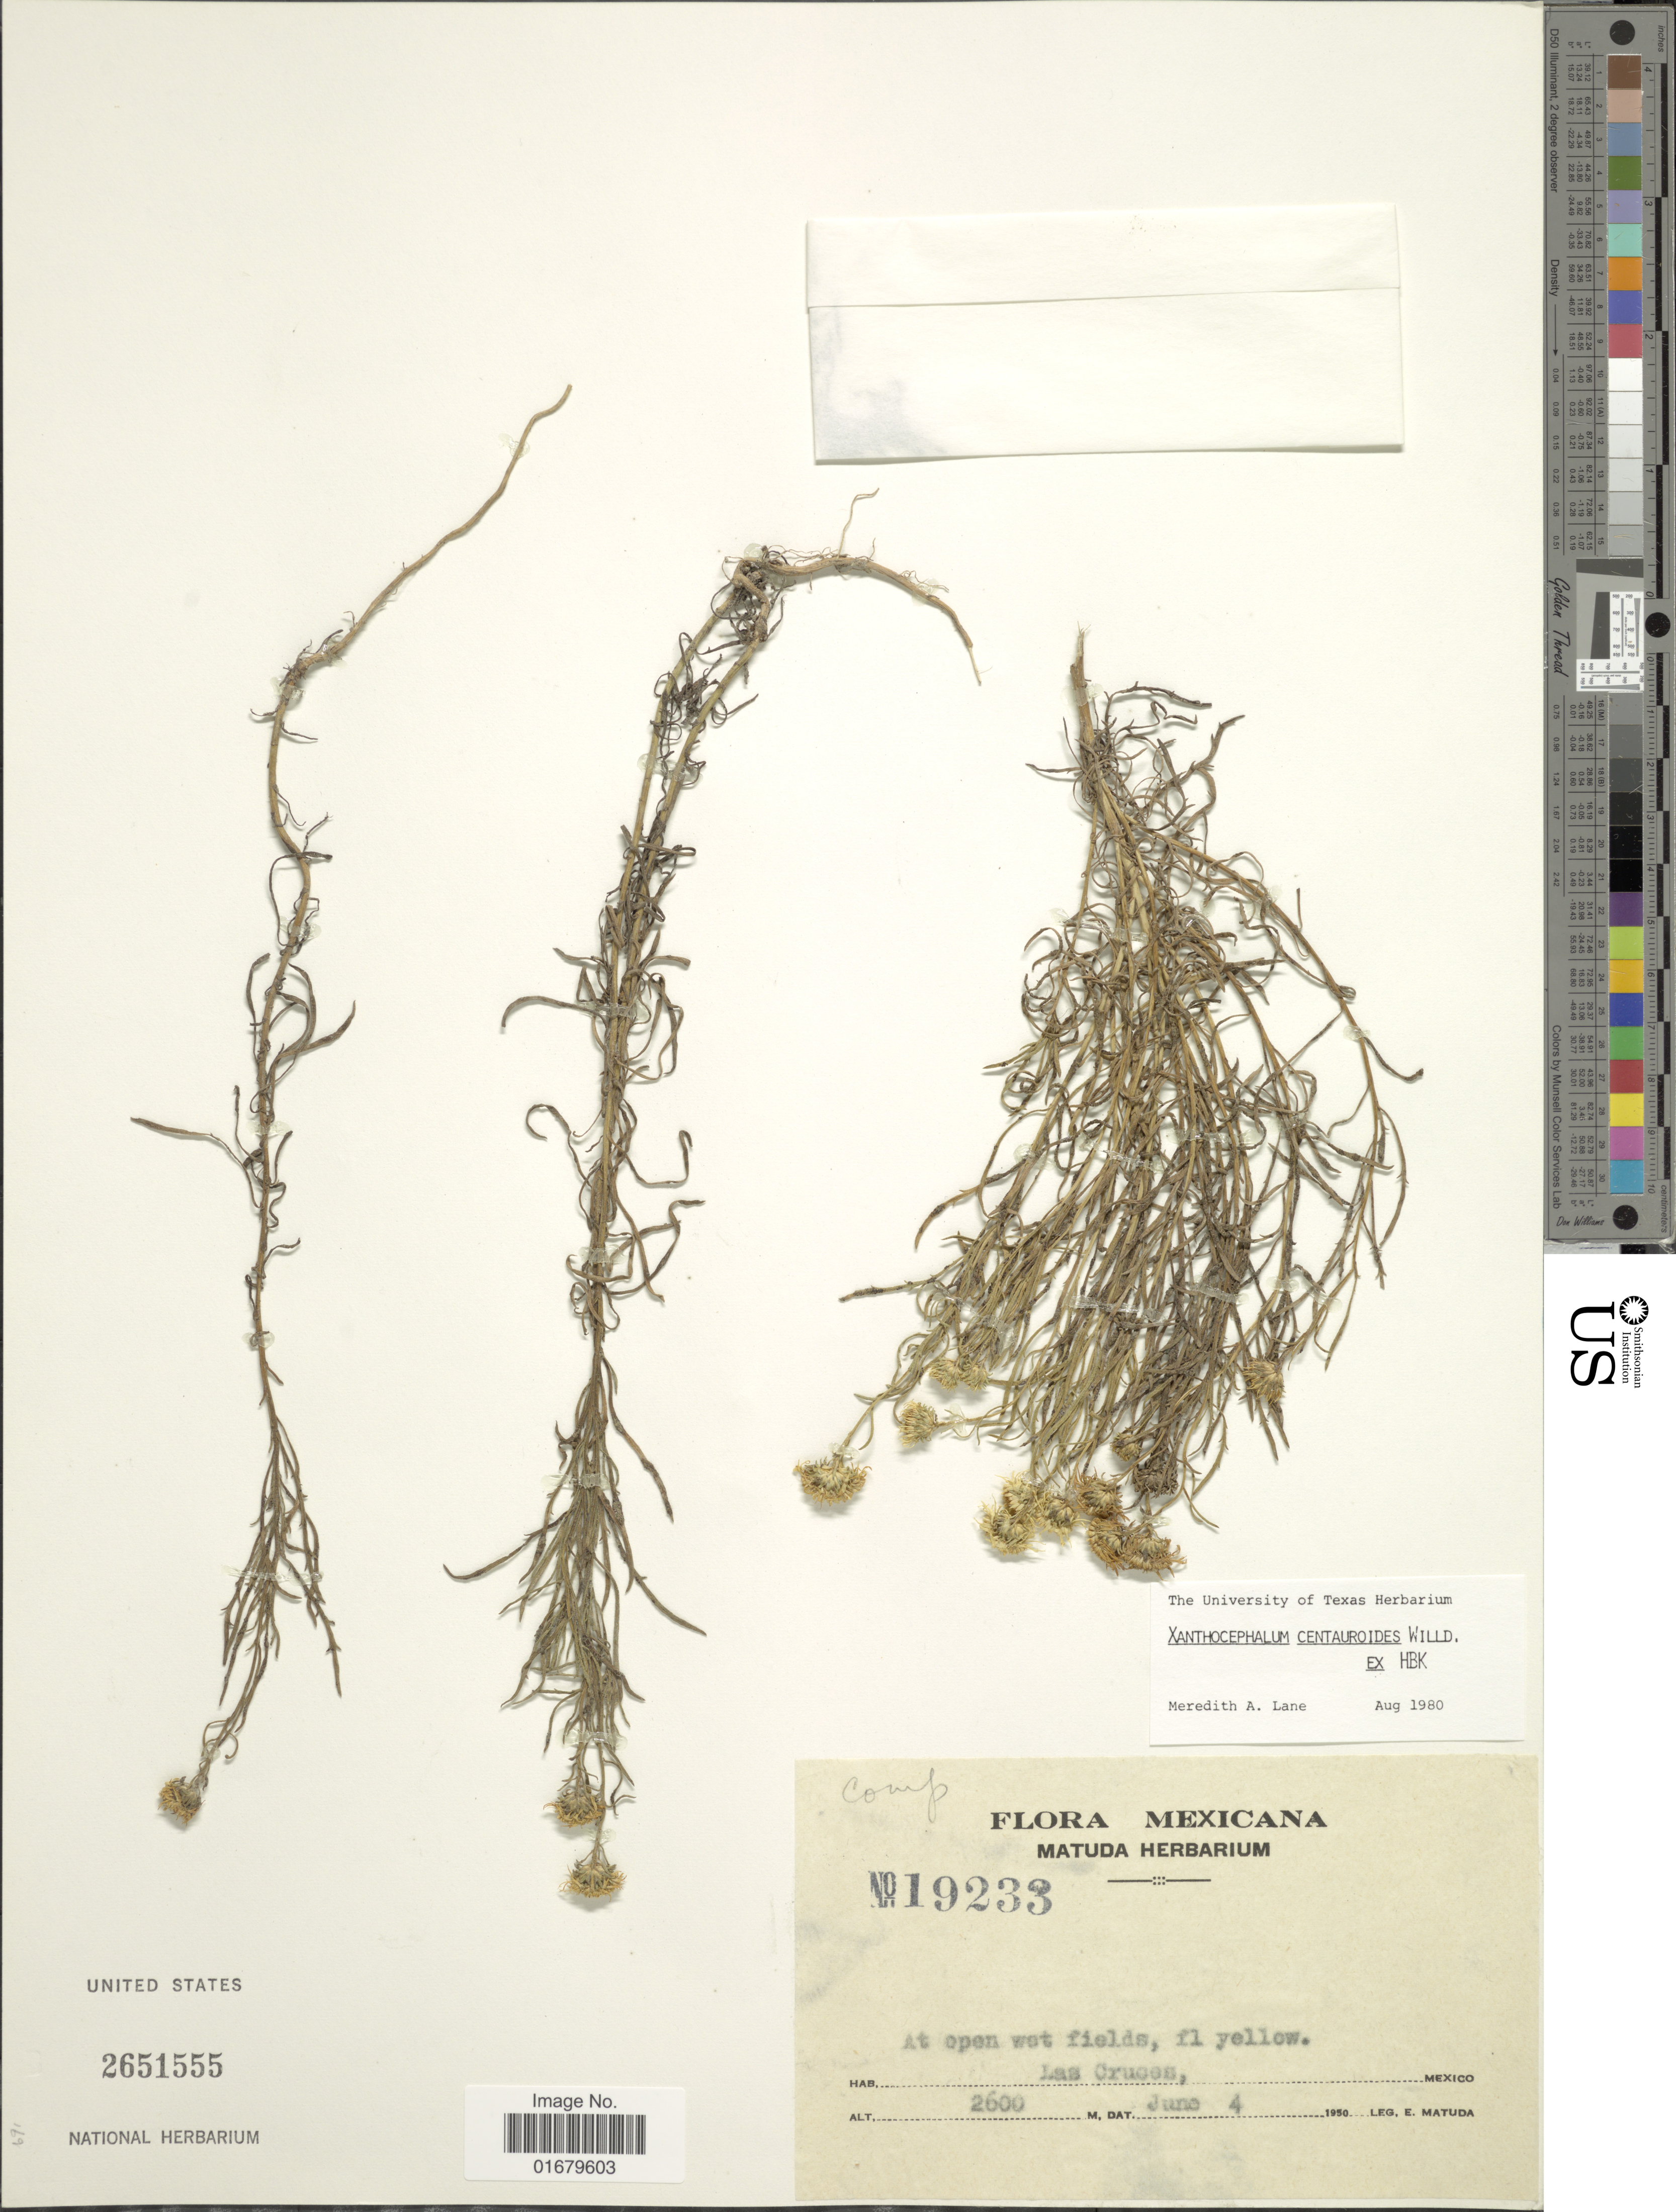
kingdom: Plantae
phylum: Tracheophyta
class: Magnoliopsida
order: Asterales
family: Asteraceae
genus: Xanthocephalum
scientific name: Xanthocephalum centauroides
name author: Willd.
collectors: E. Matuda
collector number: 19233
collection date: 1950-06-04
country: Mexico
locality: Las Cruces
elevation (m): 2600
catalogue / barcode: US 2651555